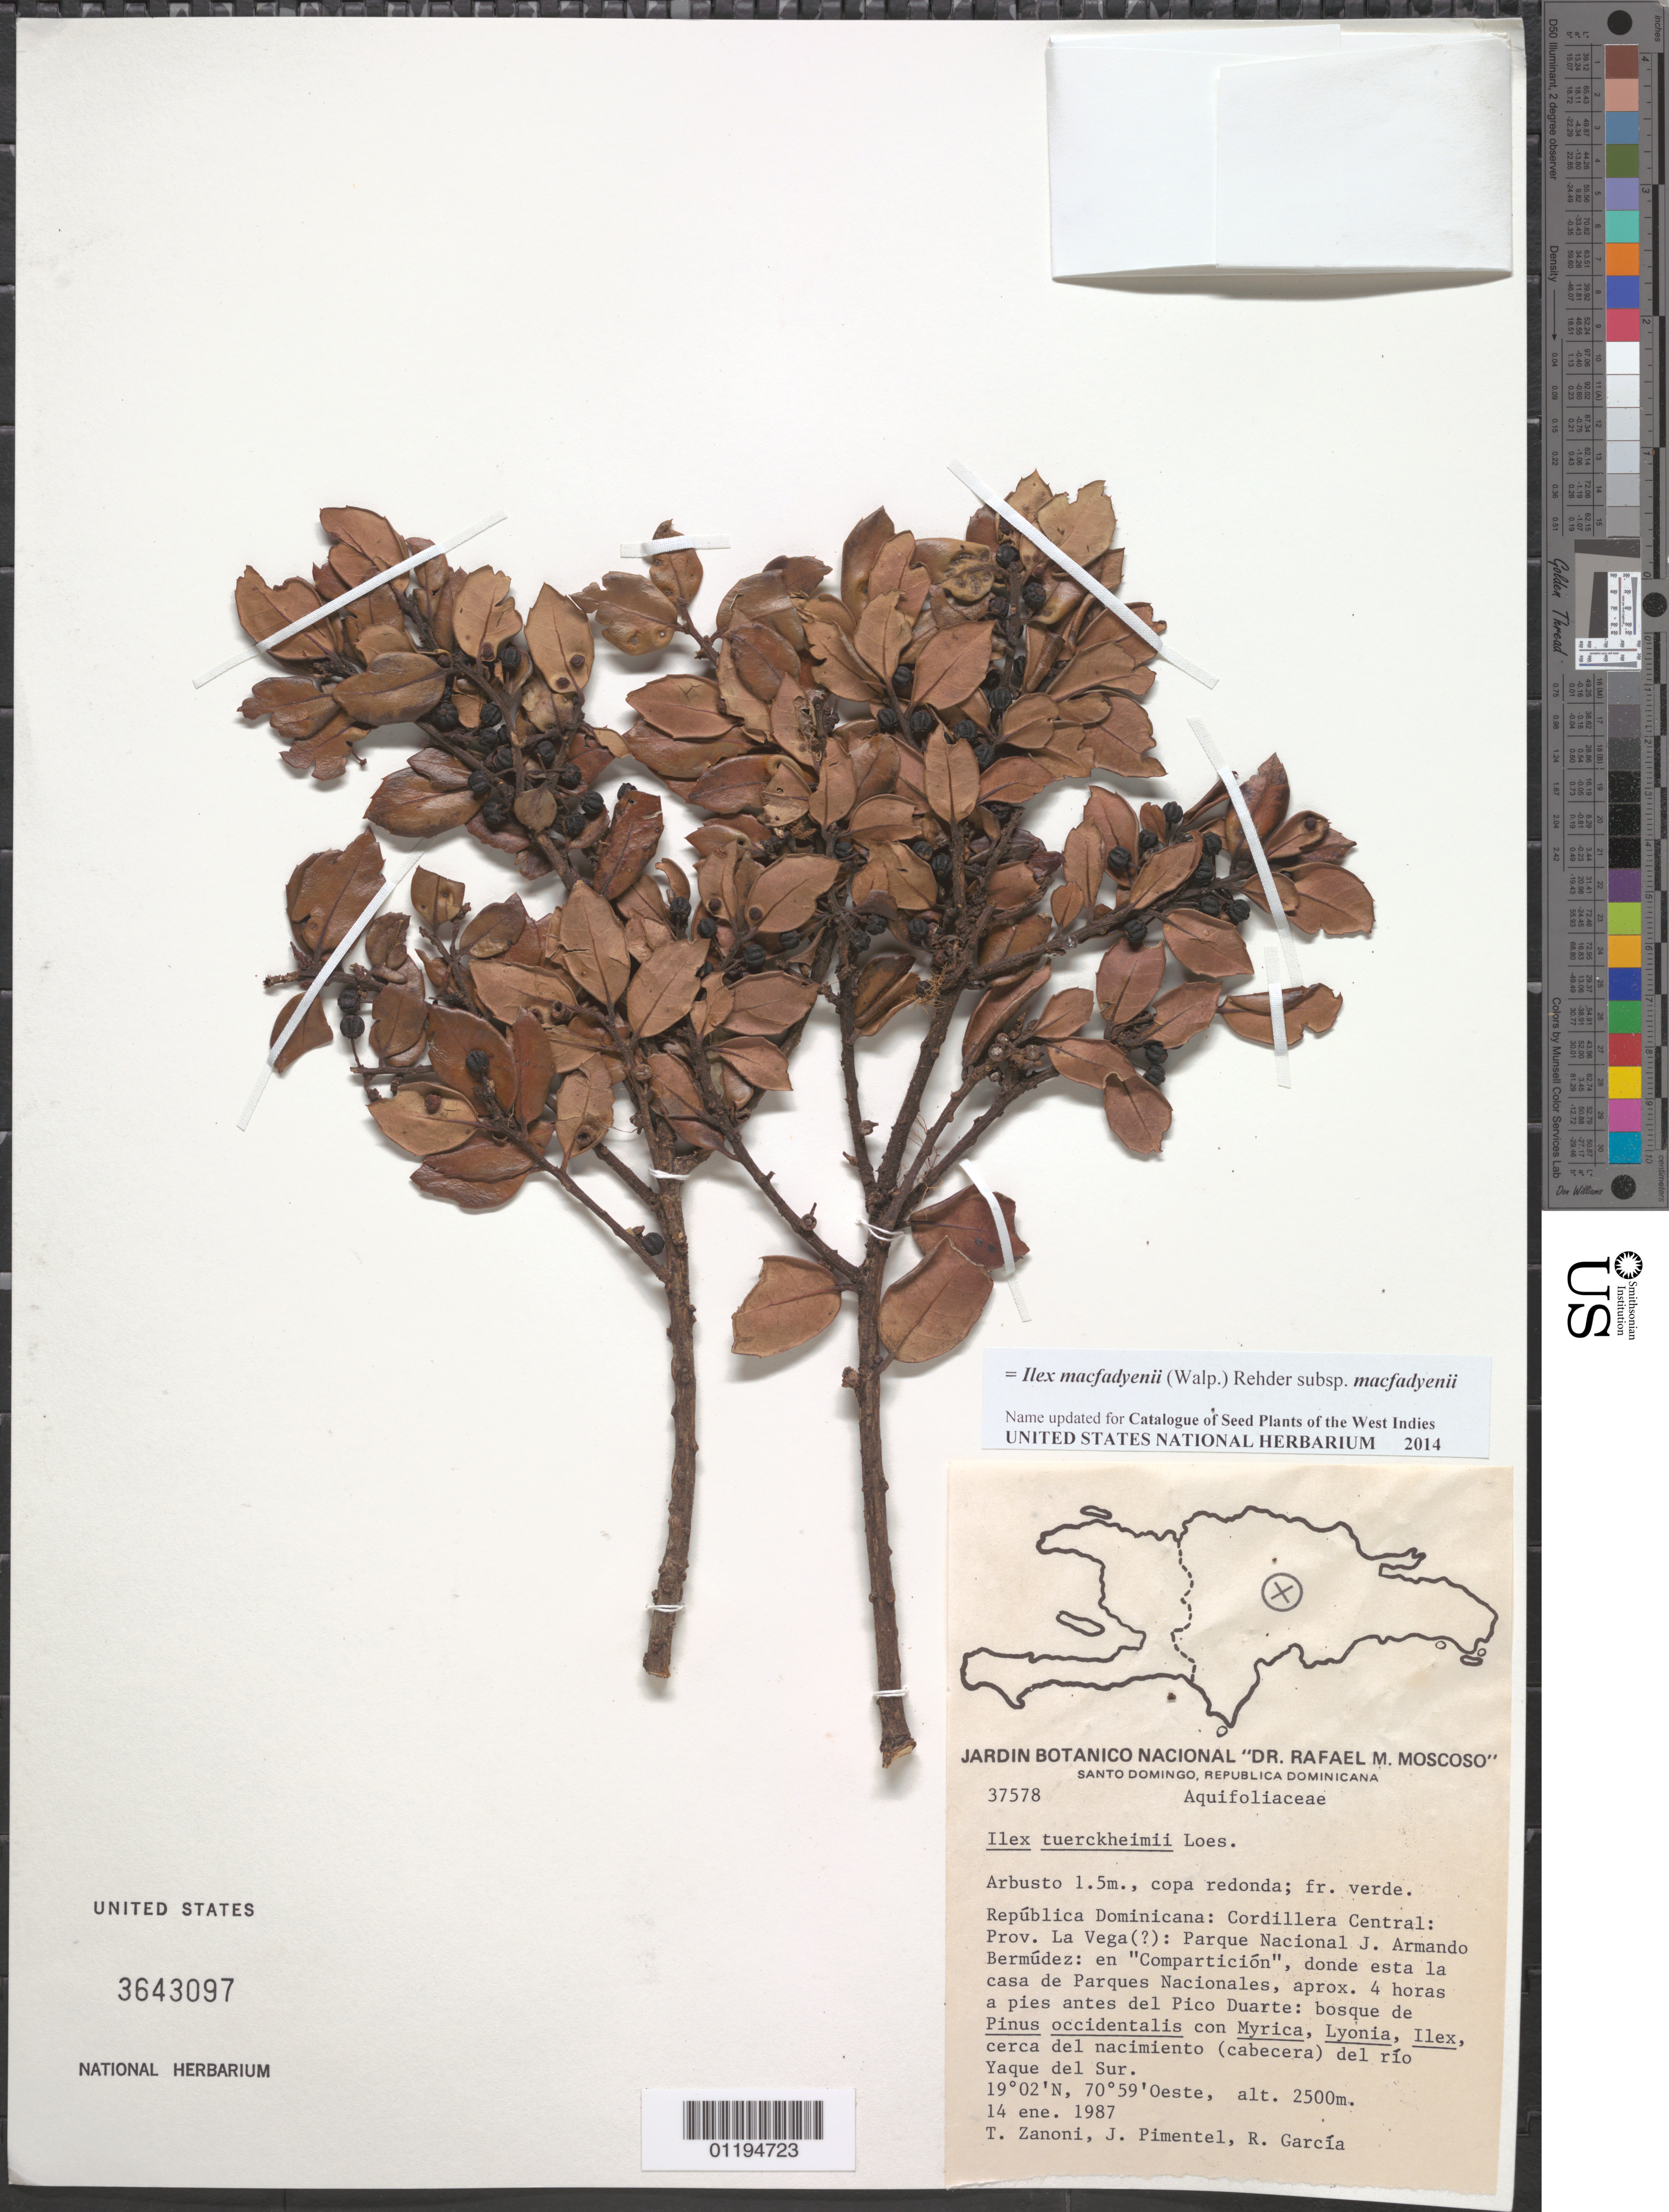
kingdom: Plantae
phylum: Tracheophyta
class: Magnoliopsida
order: Aquifoliales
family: Aquifoliaceae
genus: Ilex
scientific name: Ilex macfadyenii subsp. macfadyenii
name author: (Walp.) Rehder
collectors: T. A. Zanoni, J. Pimental & R. Garcia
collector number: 37578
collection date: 1987-01-12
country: Dominican Republic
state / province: La Vega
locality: J. A. Bermundez National Park. about 4 hours walking before Pico Durante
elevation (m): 2500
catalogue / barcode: US 3643097